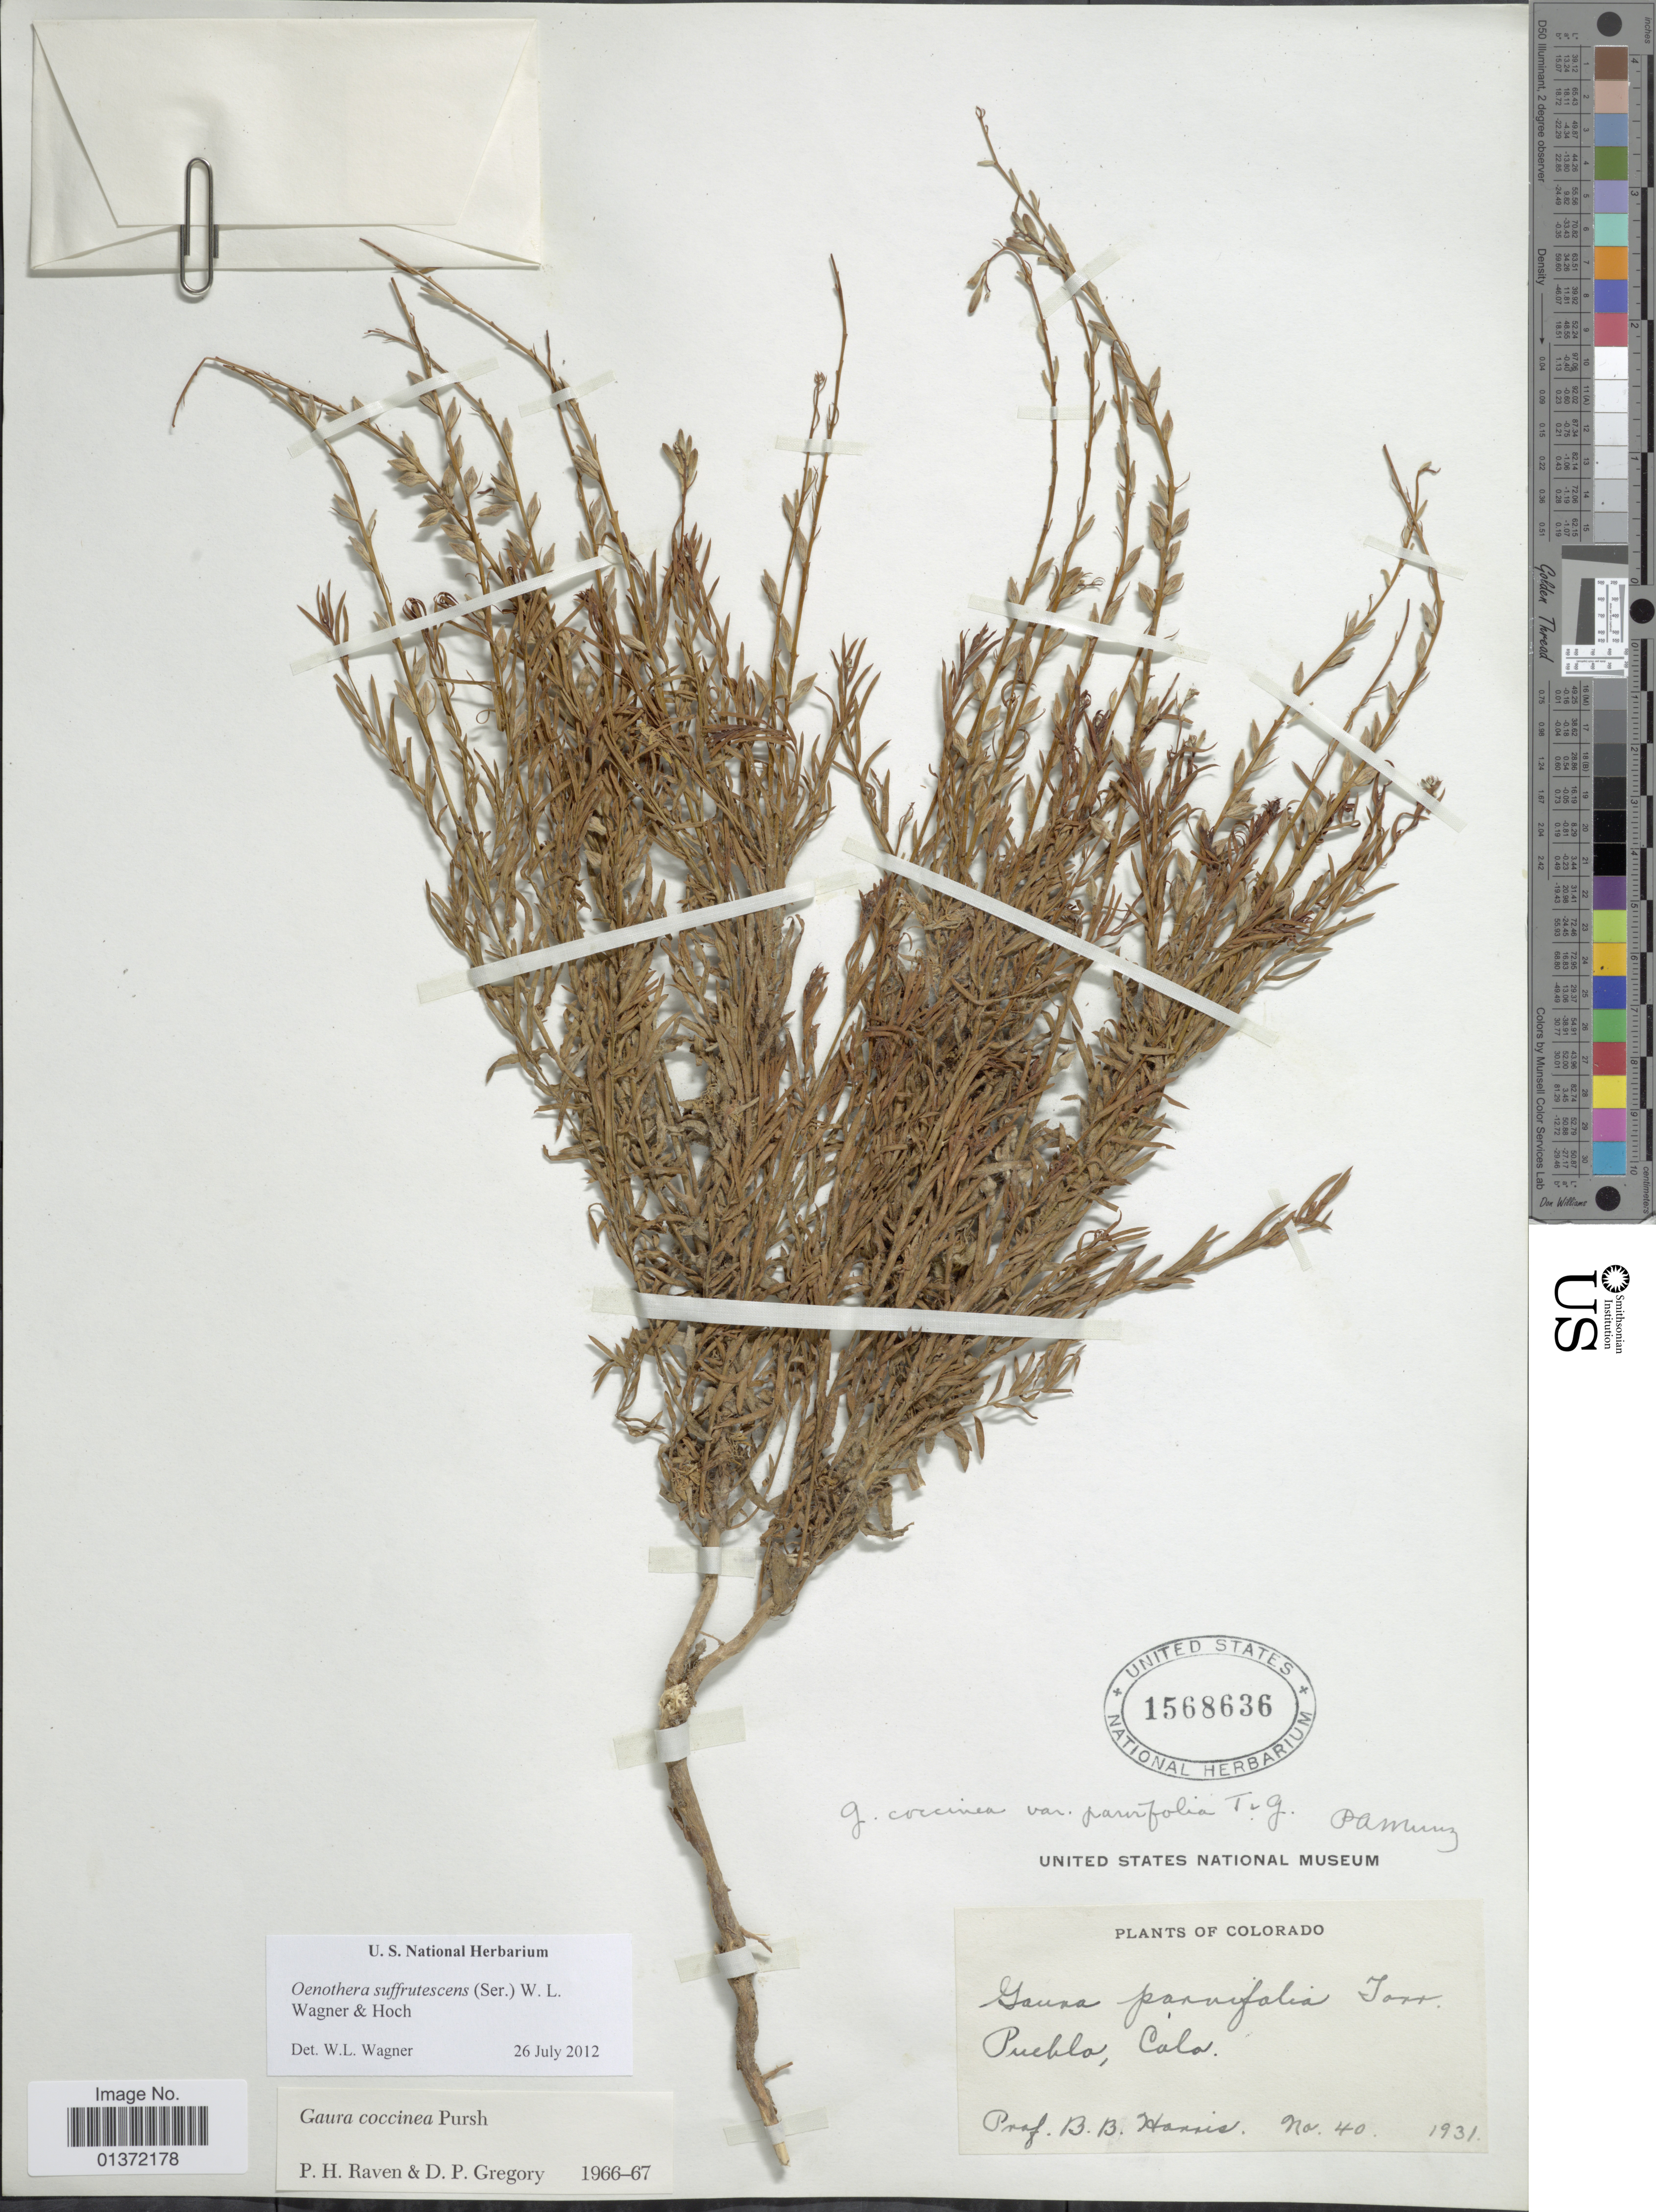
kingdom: Plantae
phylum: Tracheophyta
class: Magnoliopsida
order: Myrtales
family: Onagraceae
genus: Oenothera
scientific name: Oenothera suffrutescens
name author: (Ser.) W.L. Wagner & Hoch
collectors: B. B. Harris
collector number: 40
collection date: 1931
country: United States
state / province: Colorado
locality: Puebla, Cala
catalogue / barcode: US 1568636